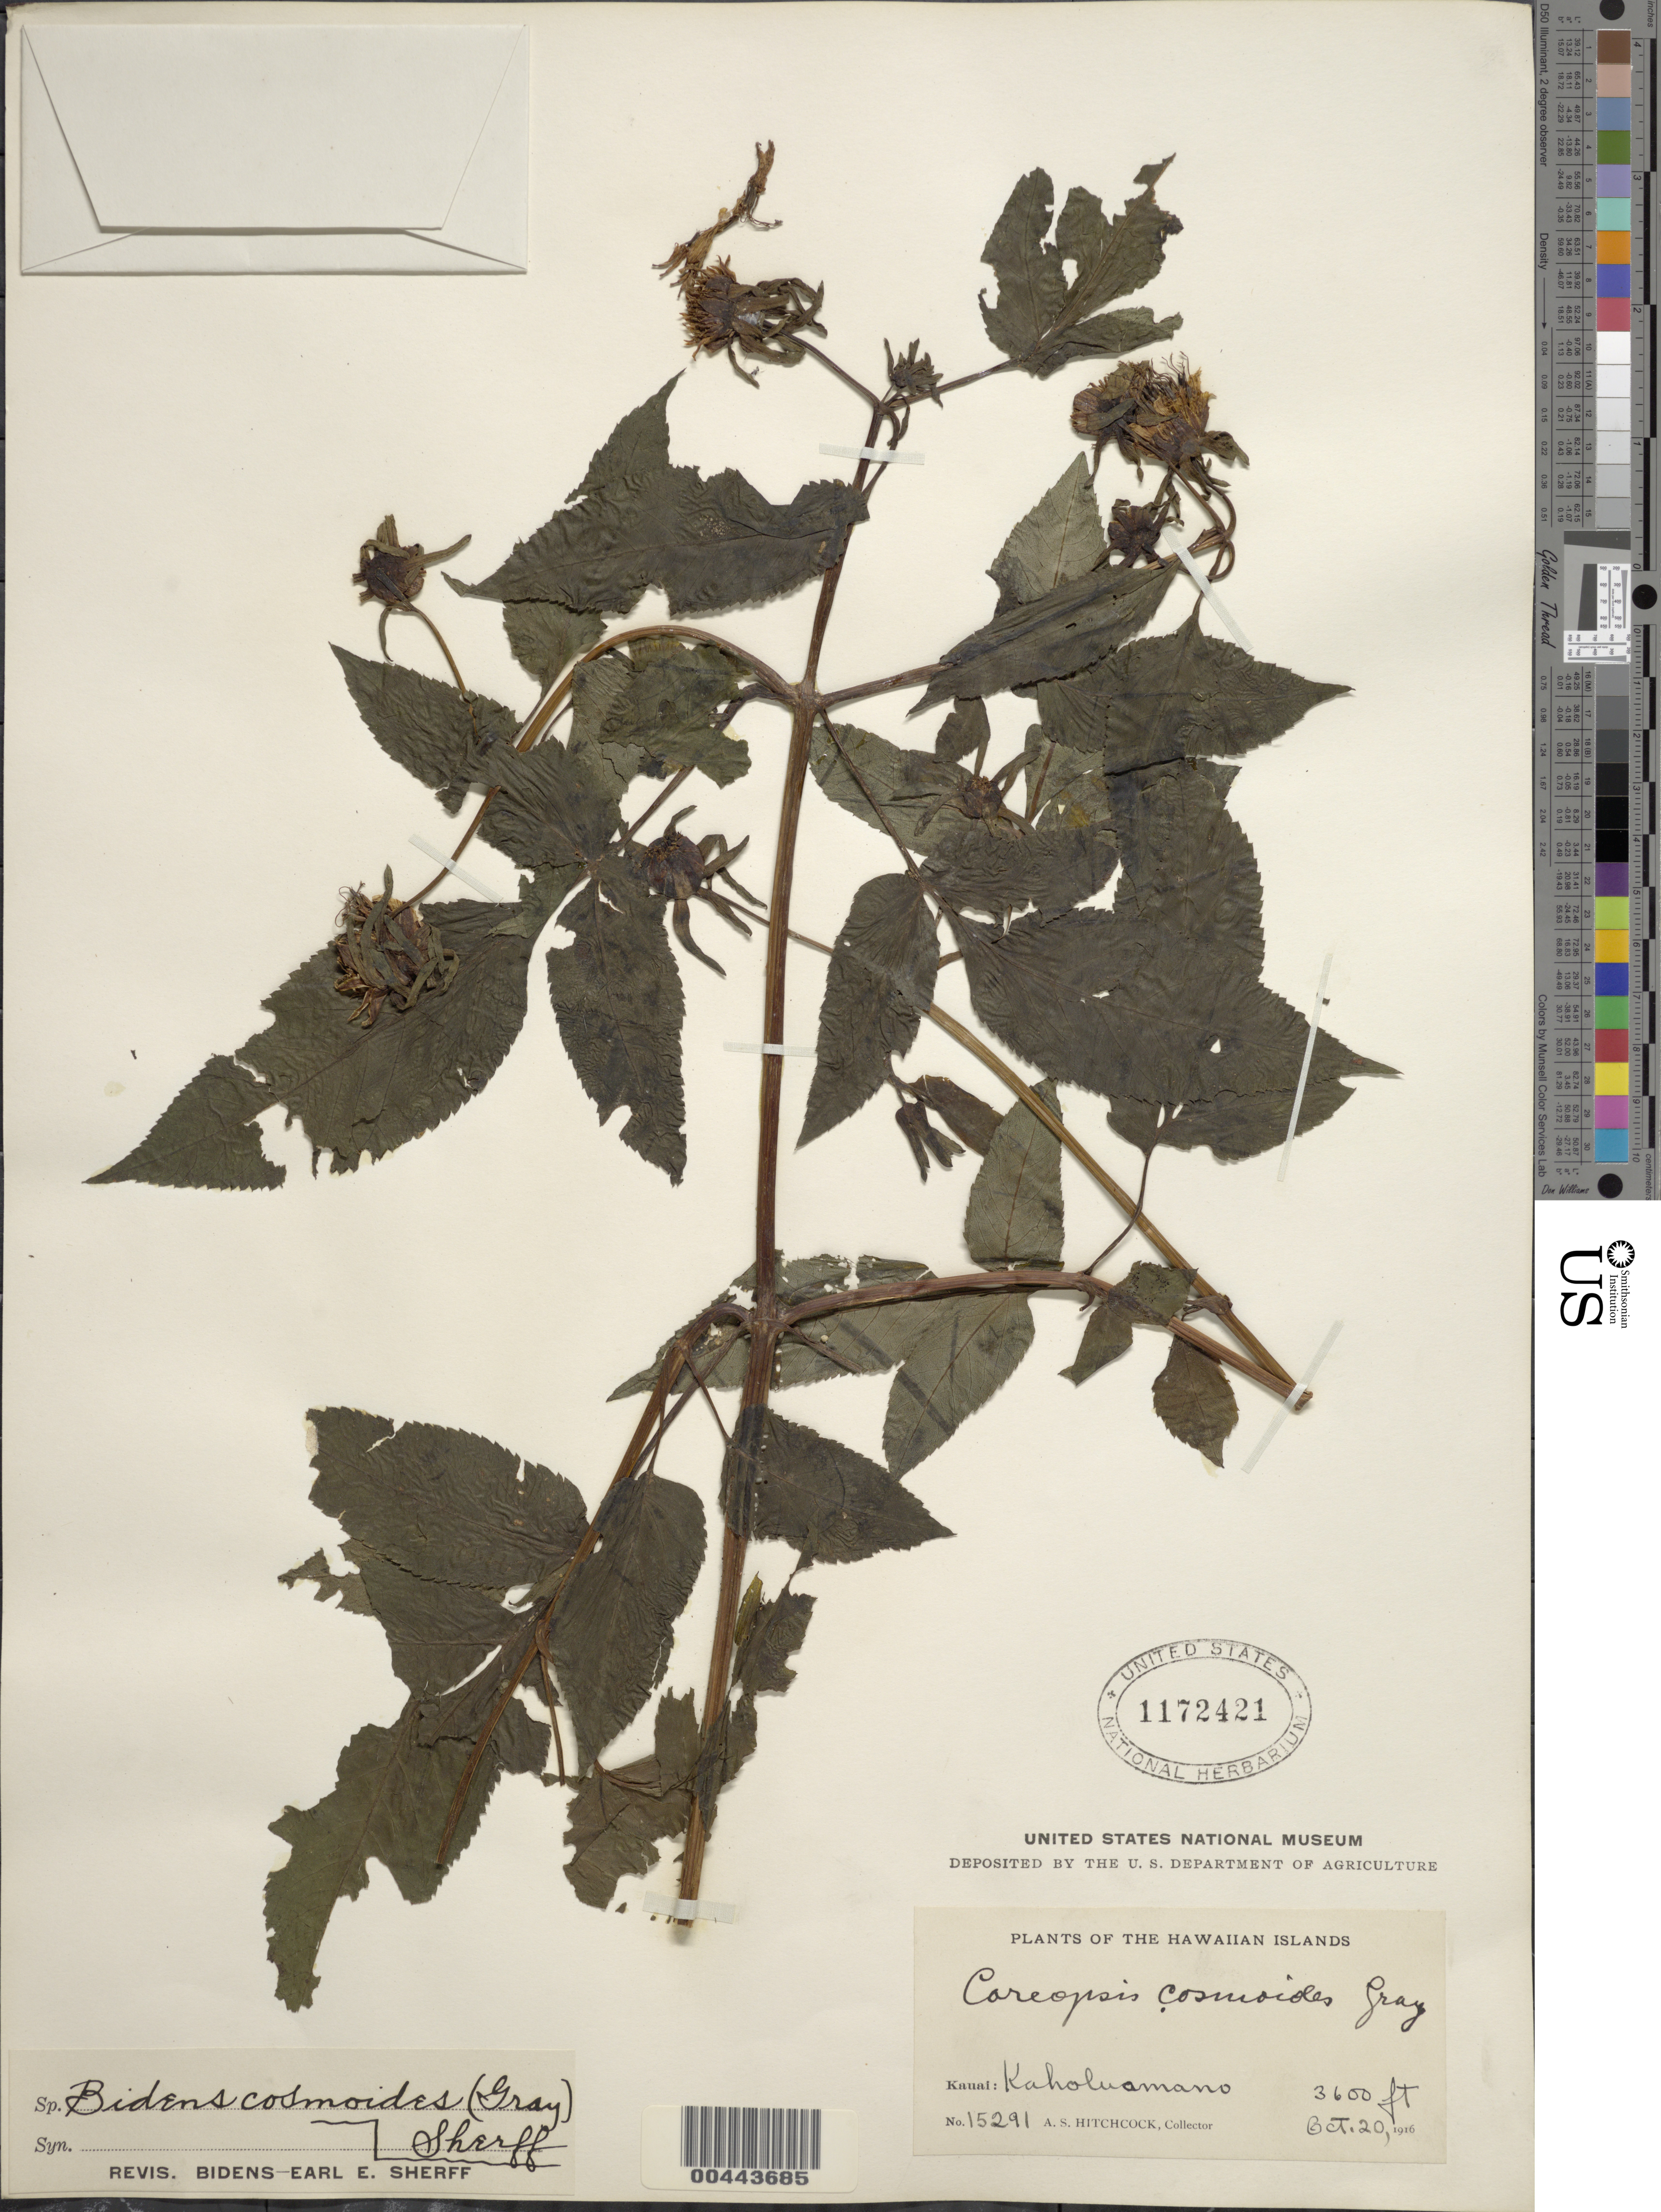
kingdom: Plantae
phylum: Tracheophyta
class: Magnoliopsida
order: Asterales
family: Asteraceae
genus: Bidens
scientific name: Bidens cosmoides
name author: (A. Gray) Sherff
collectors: A. S. Hitchcock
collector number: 15291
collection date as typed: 20 Oct 1916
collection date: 1916-10-20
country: United States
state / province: Hawaii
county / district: Kauai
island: Kaua'i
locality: Kaholuamano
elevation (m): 1097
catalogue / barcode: US 1172421